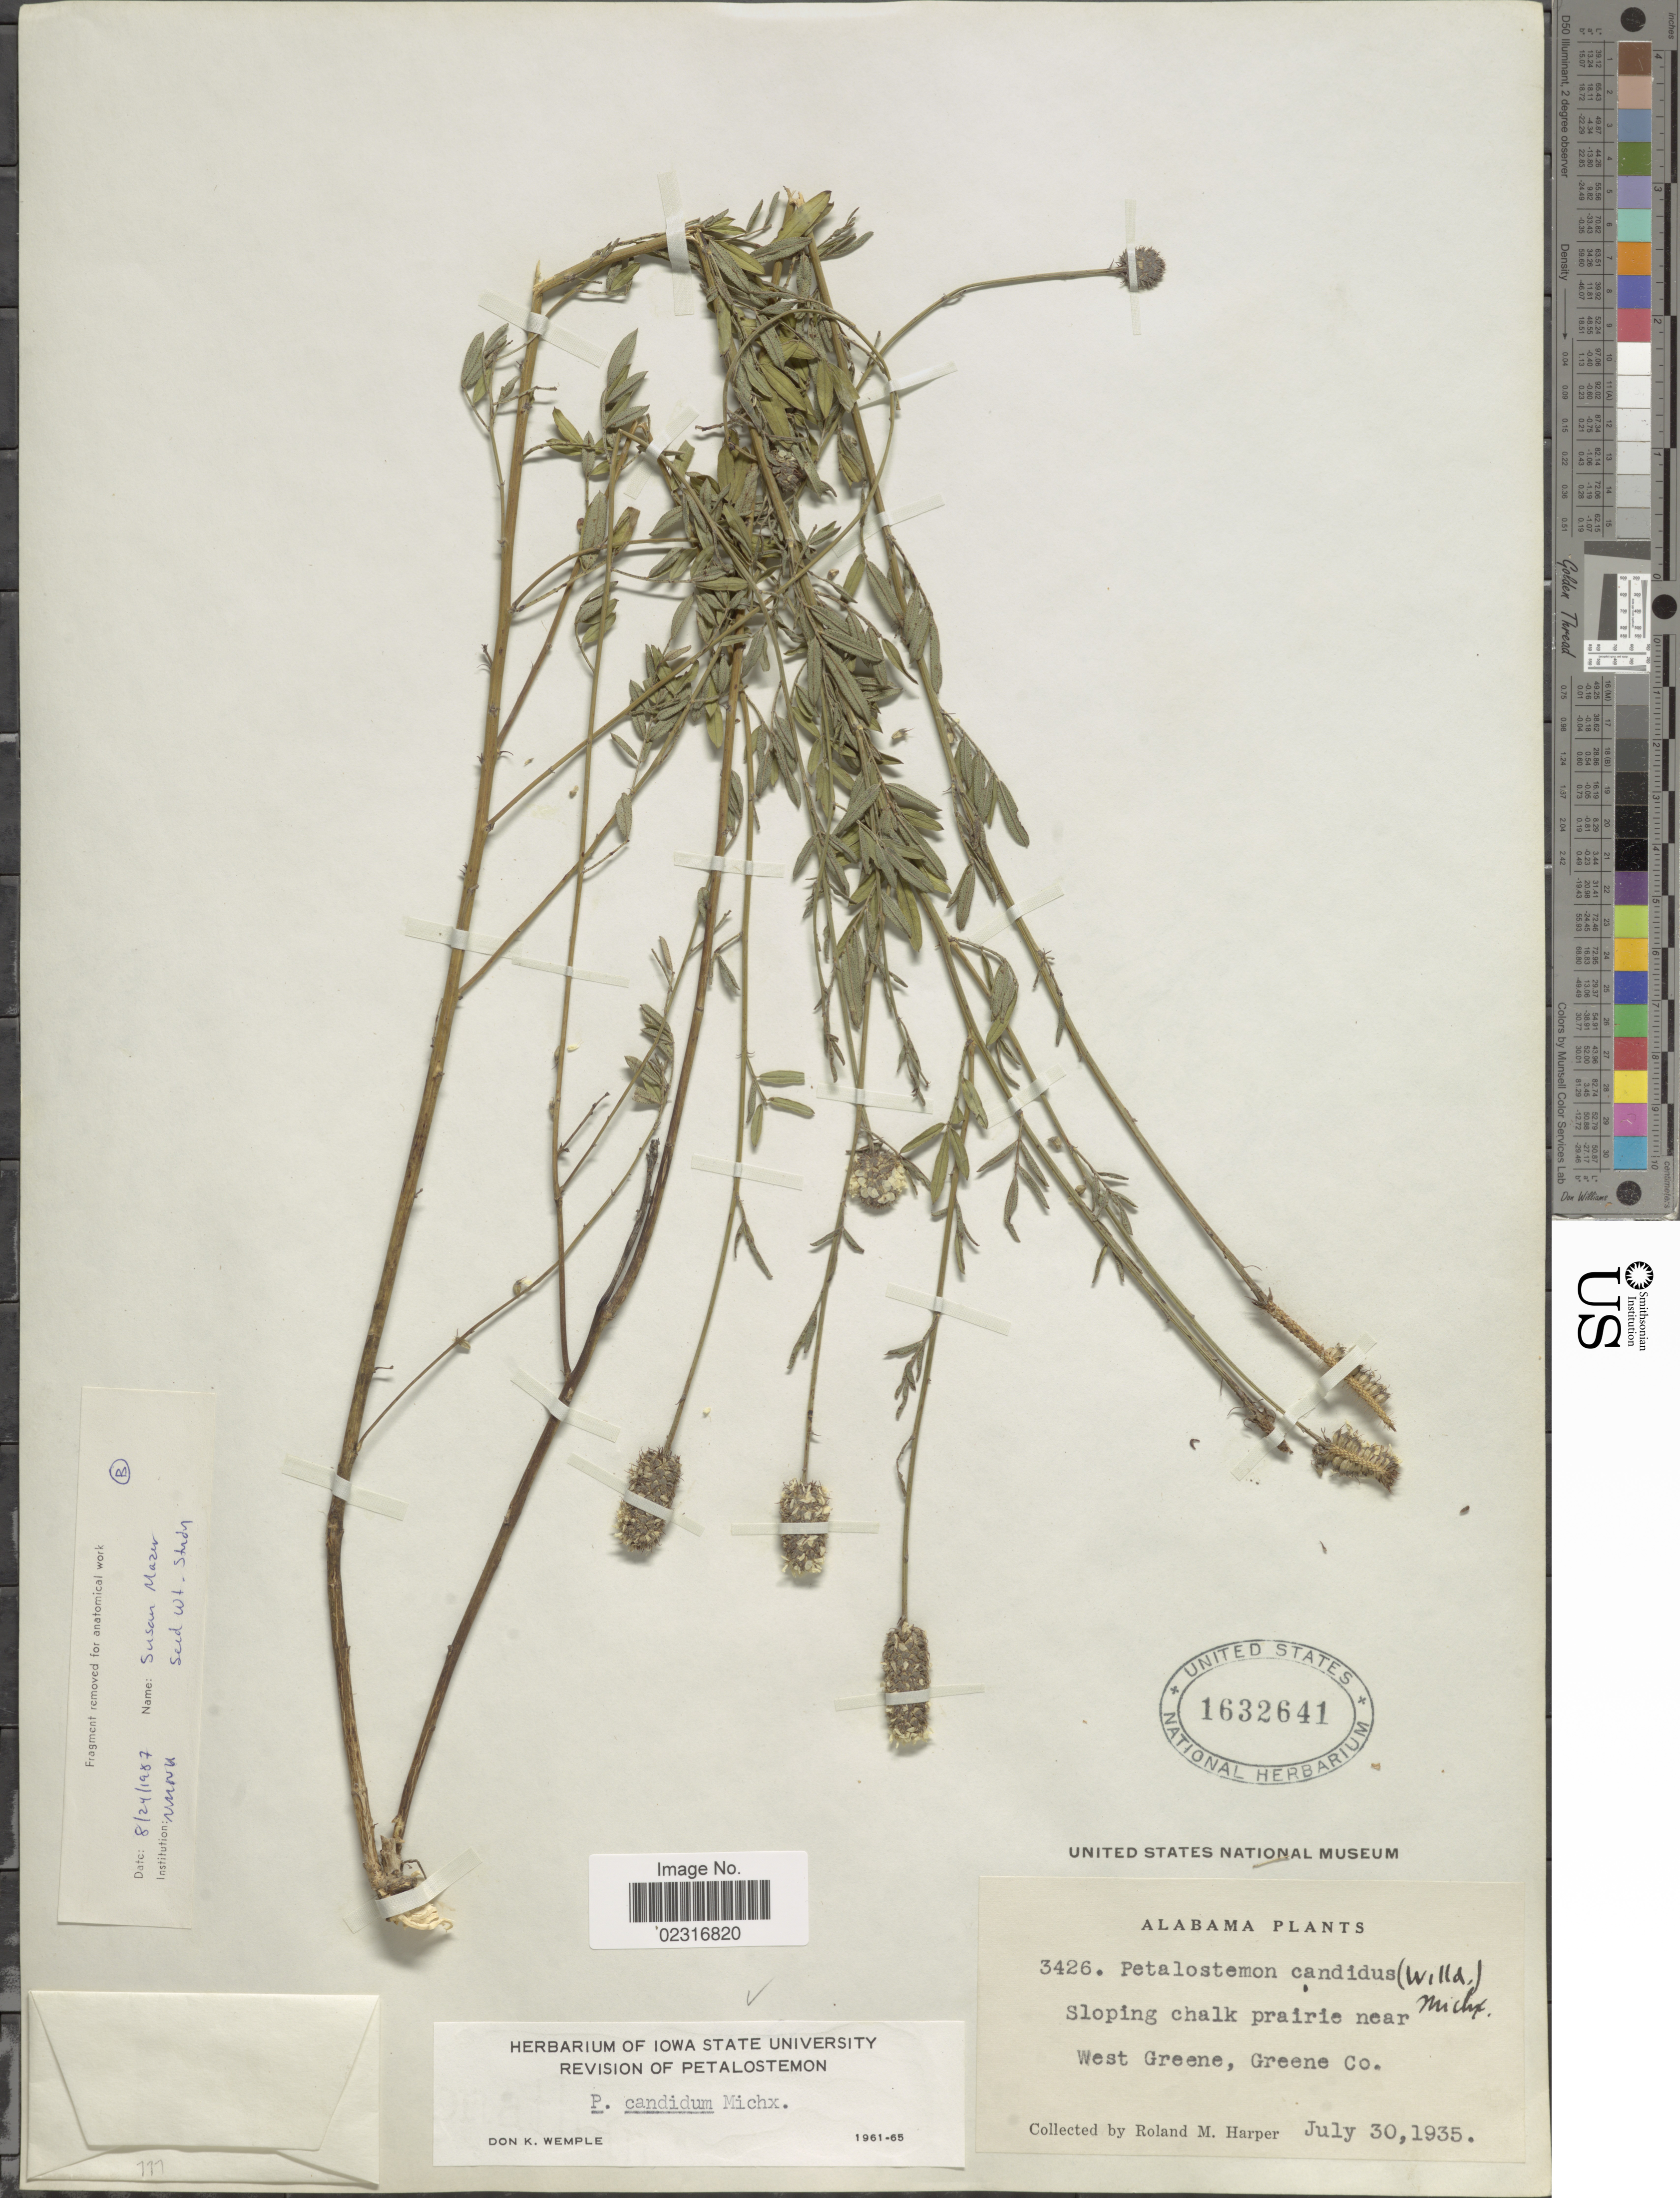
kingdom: Plantae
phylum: Tracheophyta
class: Magnoliopsida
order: Fabales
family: Fabaceae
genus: Dalea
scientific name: Dalea candida var. candida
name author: Michx. ex Willd.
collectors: R. M. Harper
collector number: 3426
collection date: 1935-07-30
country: United States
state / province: Alabama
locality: Sloping chalk prairie near West Greene, Greene Co.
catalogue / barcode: US 1632641